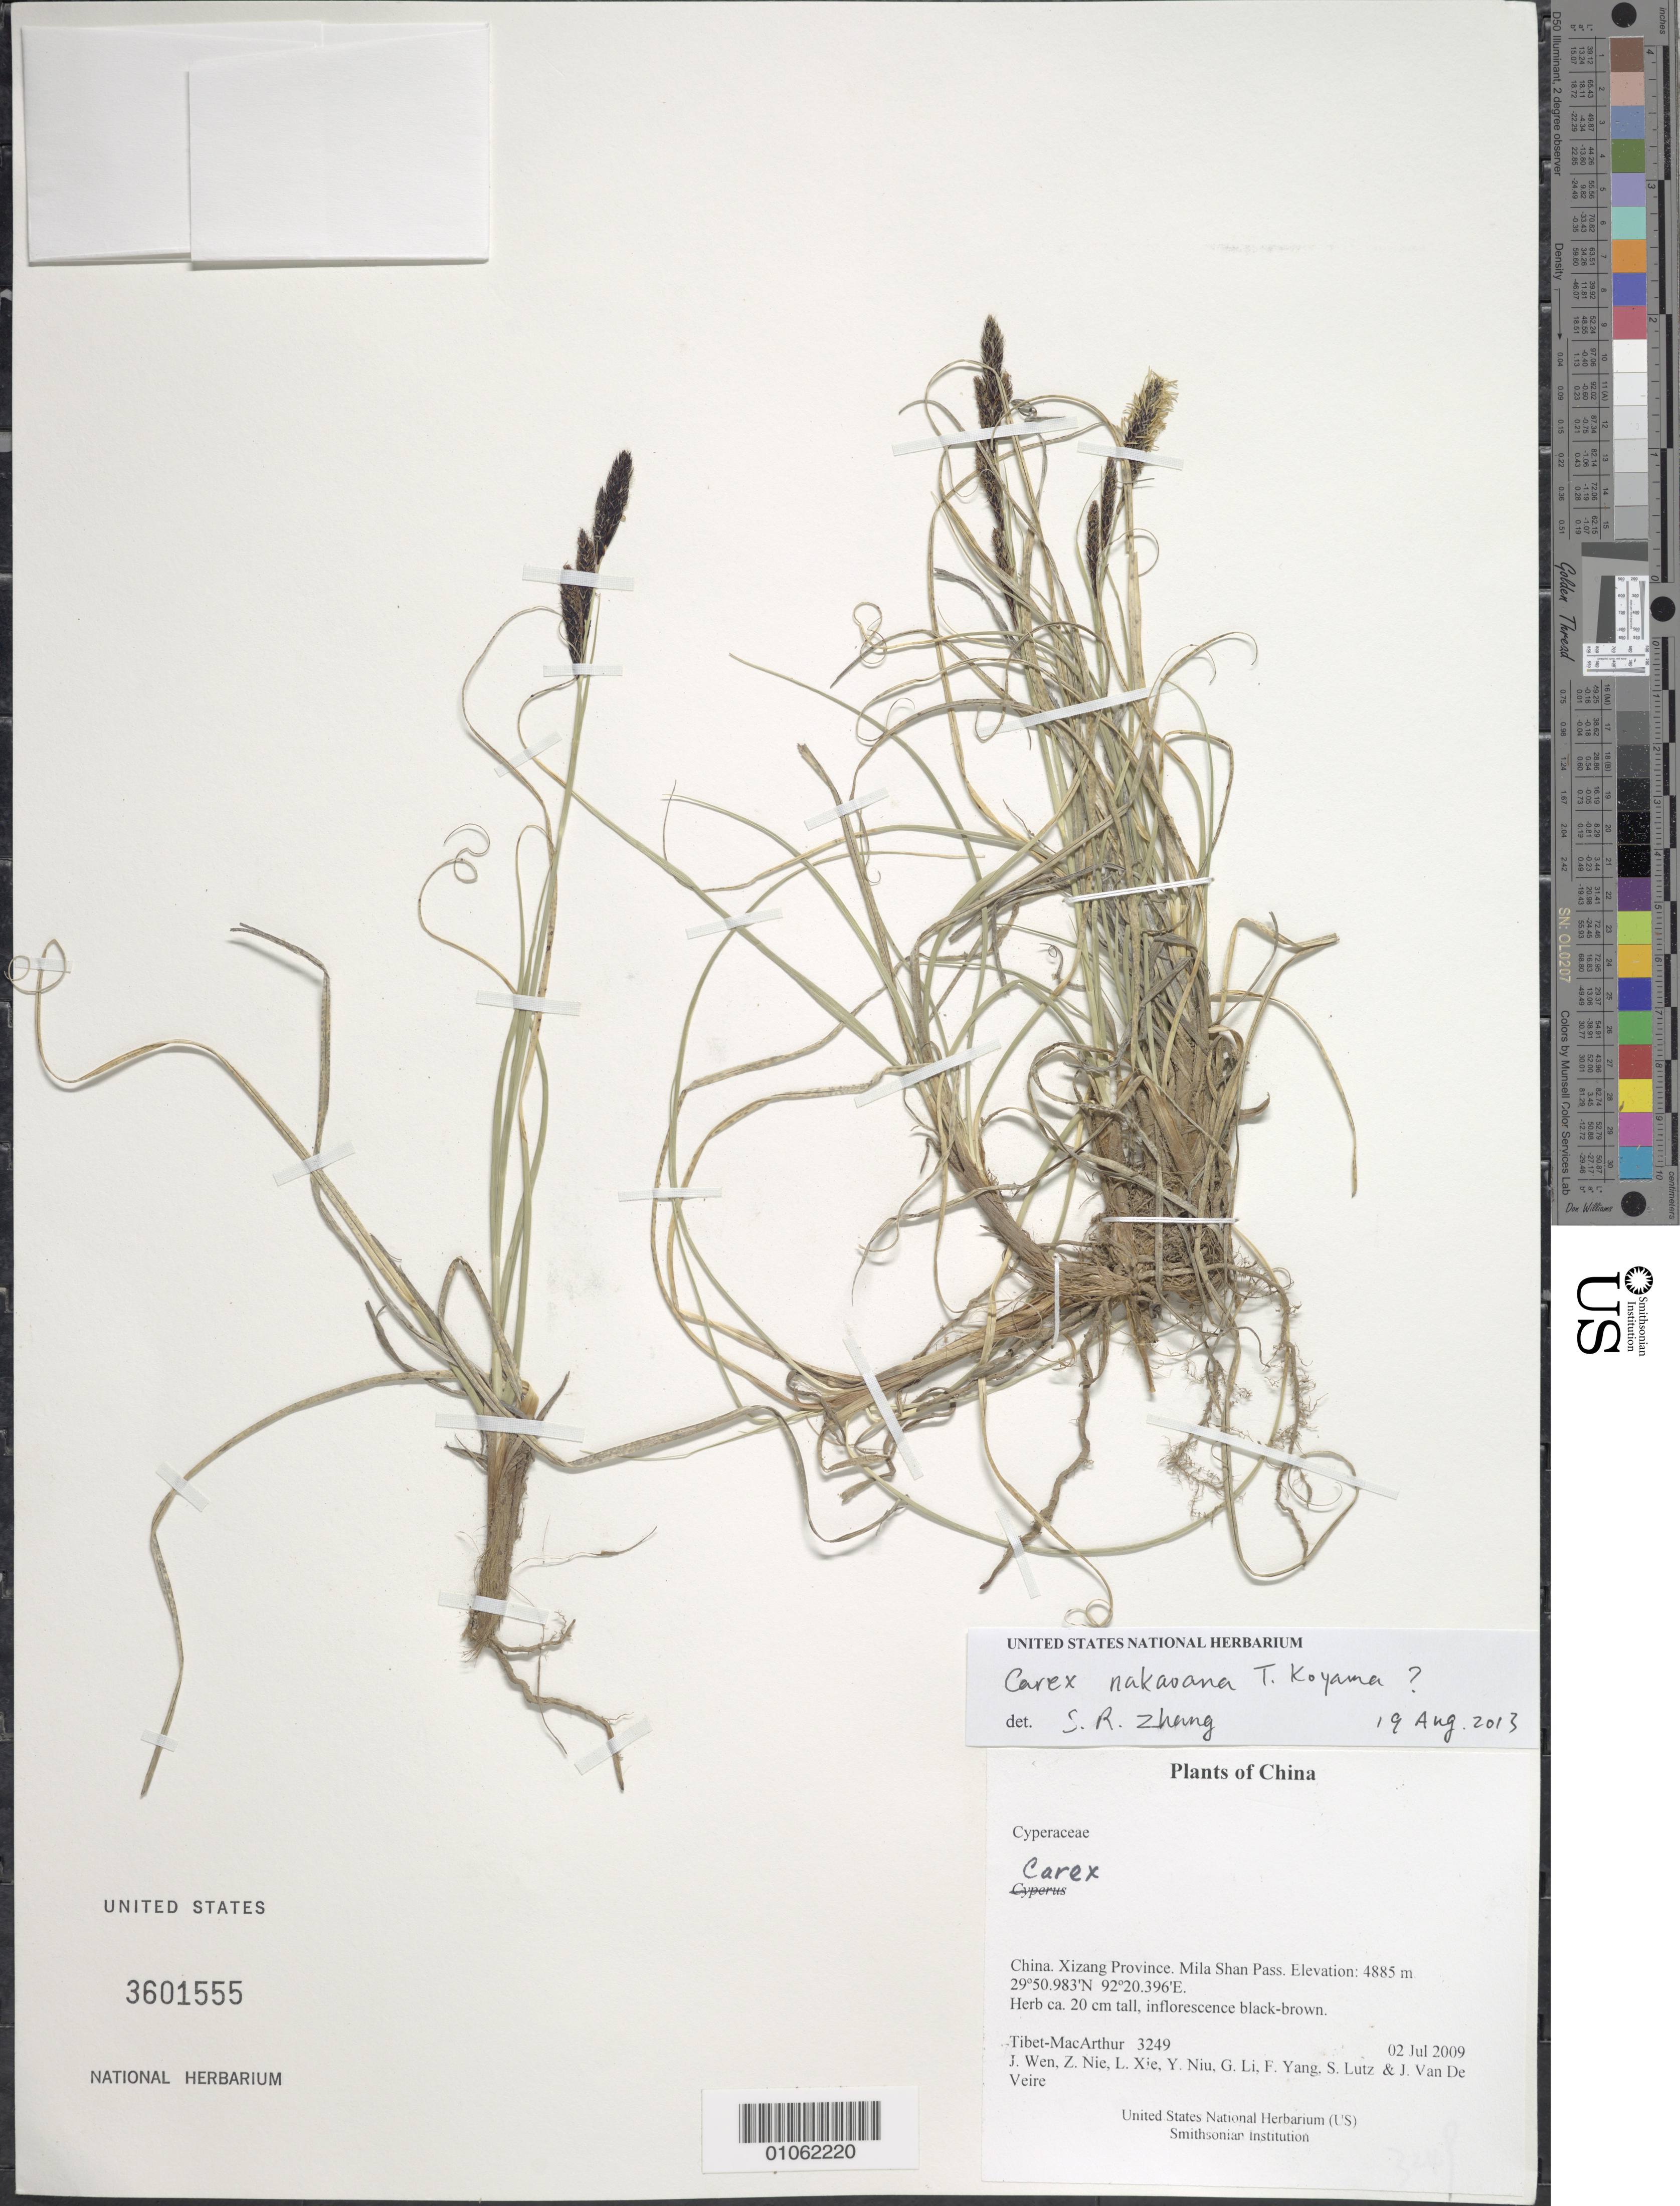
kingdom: Plantae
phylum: Tracheophyta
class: Liliopsida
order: Poales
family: Cyperaceae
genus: Carex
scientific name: Carex nakaoana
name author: T. Koyama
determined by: Zhang, S. R.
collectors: Tibet-MacArthur, J. Wen, Z. Nie, L. Xie, Y. Niu, G. Li, F. Yang, S. Lutz & J. Van De Veire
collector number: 3249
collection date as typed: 02 Jul 2009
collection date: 2009-07-02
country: China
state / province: Xizang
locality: Mila Shan Pass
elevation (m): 4885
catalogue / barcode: US 3601555